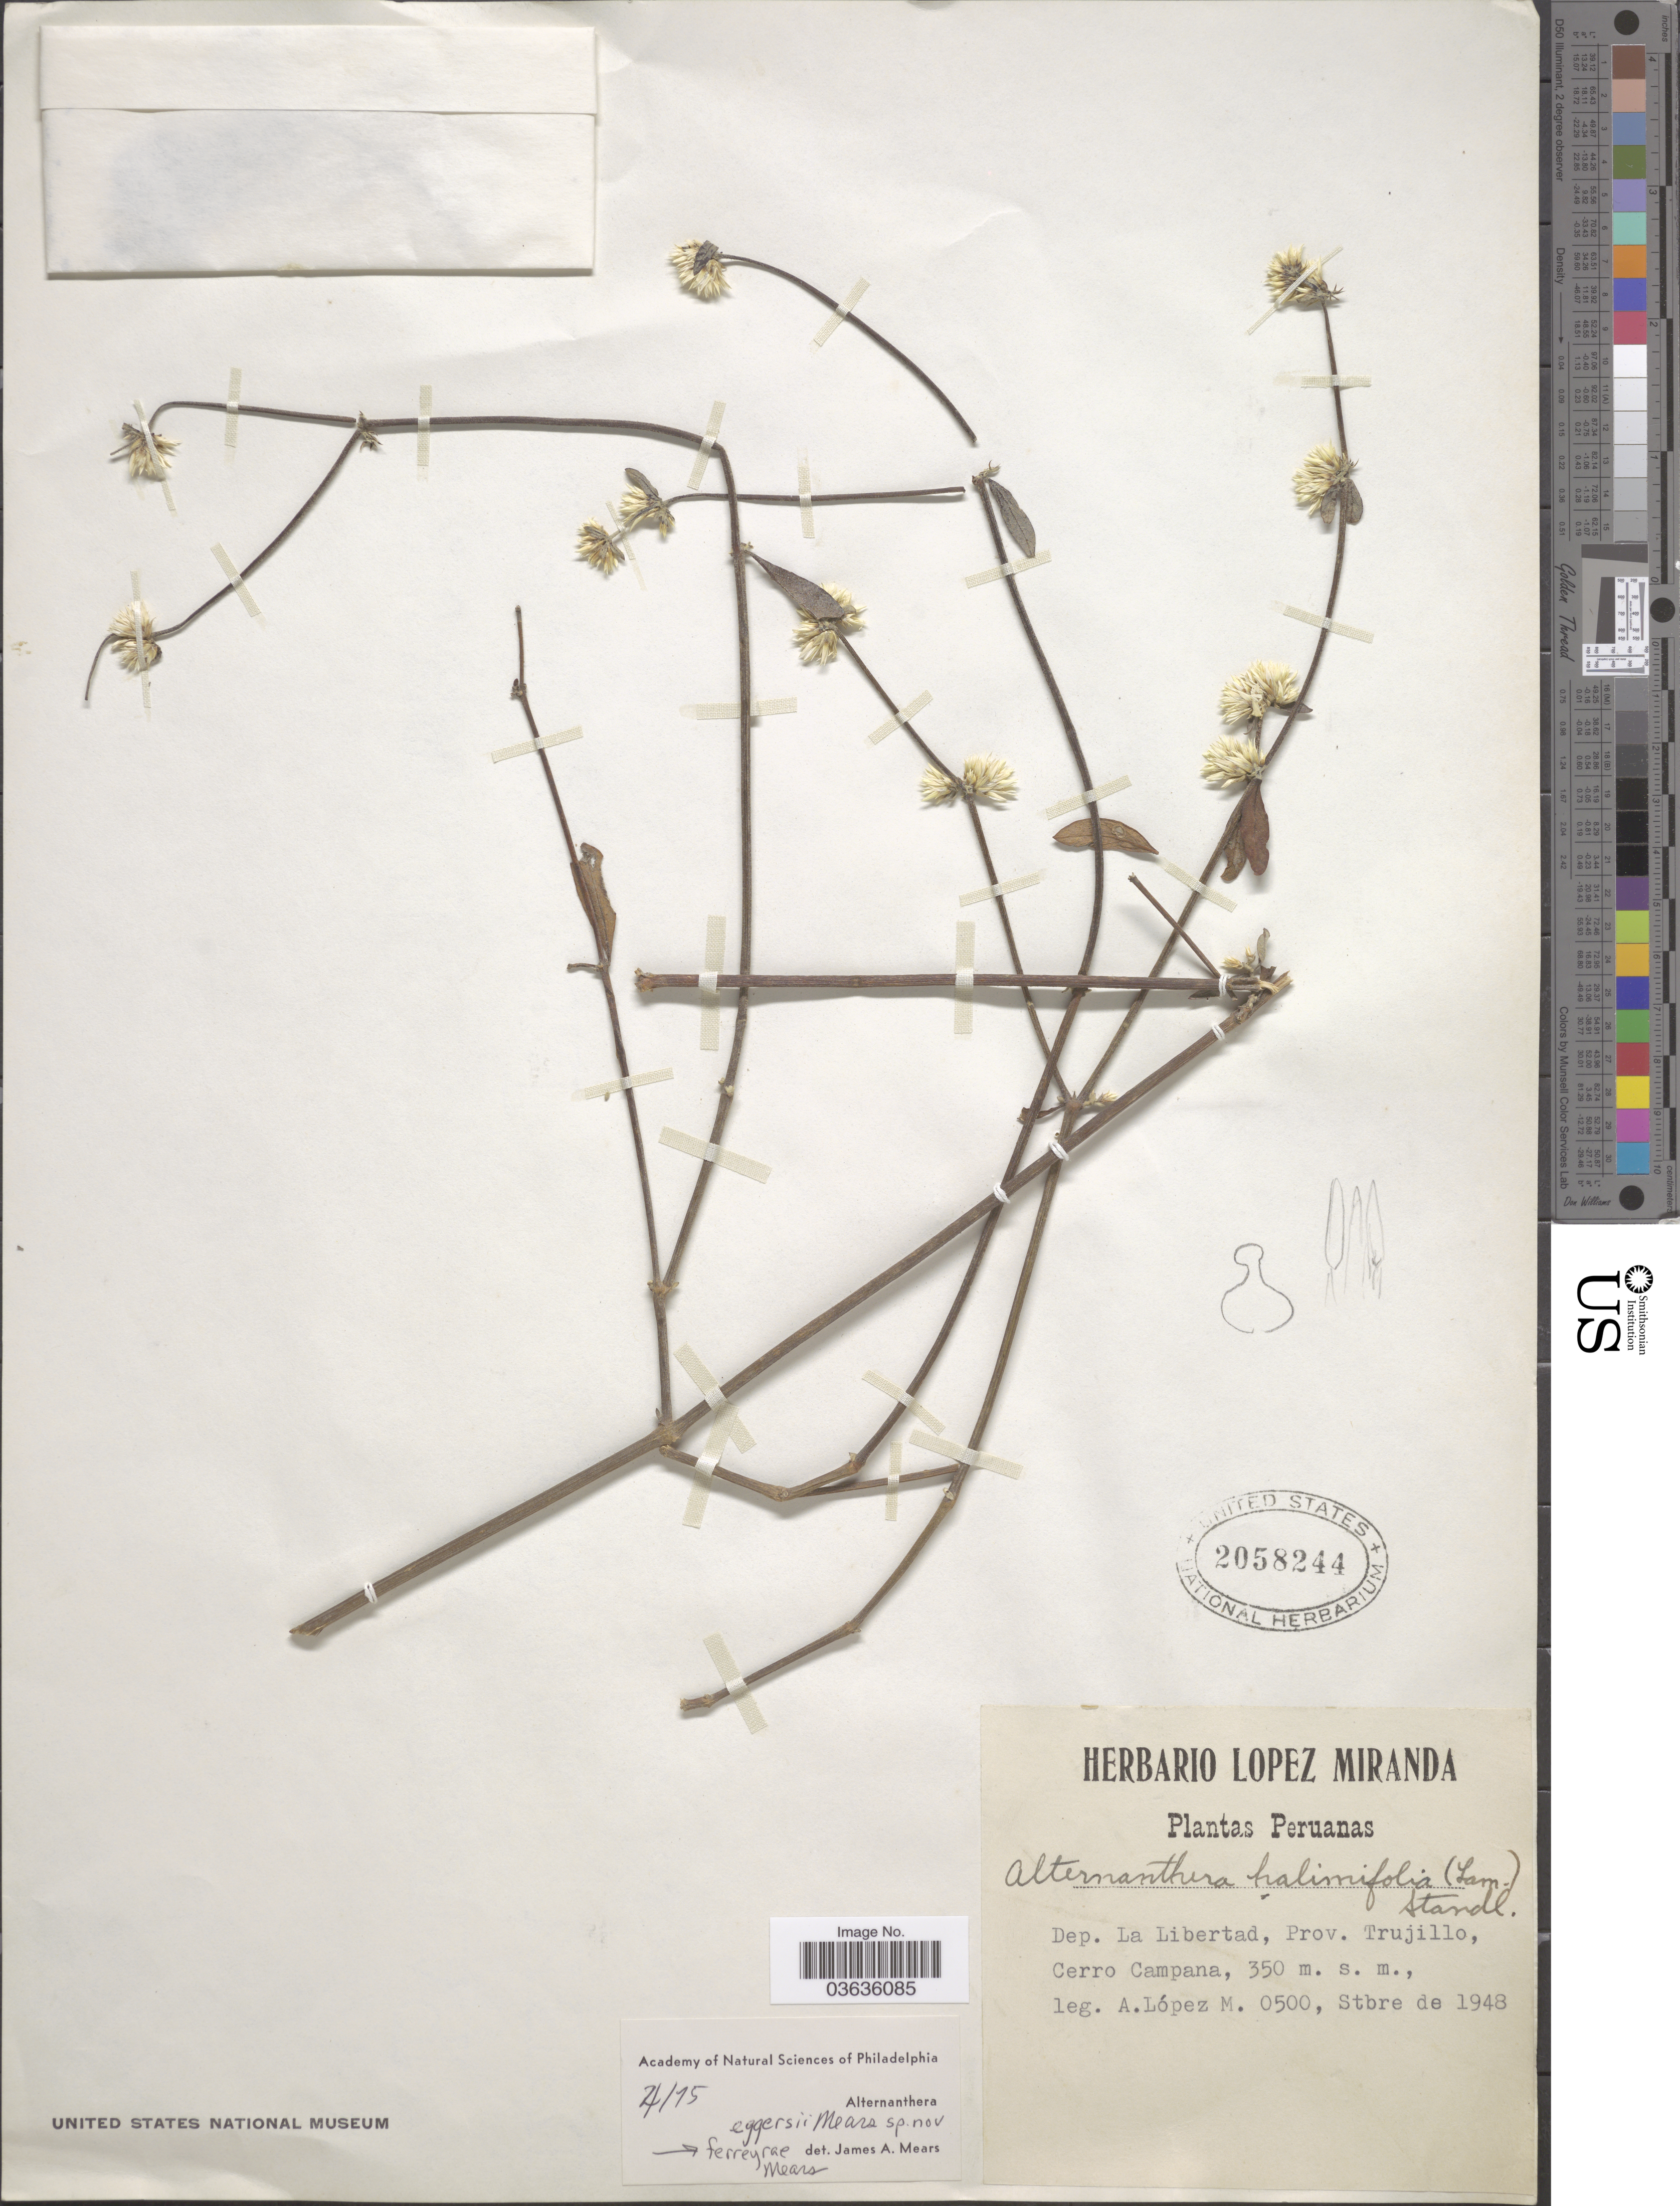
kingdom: Plantae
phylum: Tracheophyta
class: Magnoliopsida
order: Caryophyllales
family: Amaranthaceae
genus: Alternanthera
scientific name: Alternanthera ferreyrae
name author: Mears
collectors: A. López M.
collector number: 0500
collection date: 1948-09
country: Peru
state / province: La Libertad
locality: Dep. La Libertad, Prov. Trujillo, Cerro Campana.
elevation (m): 350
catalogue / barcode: US 2058244